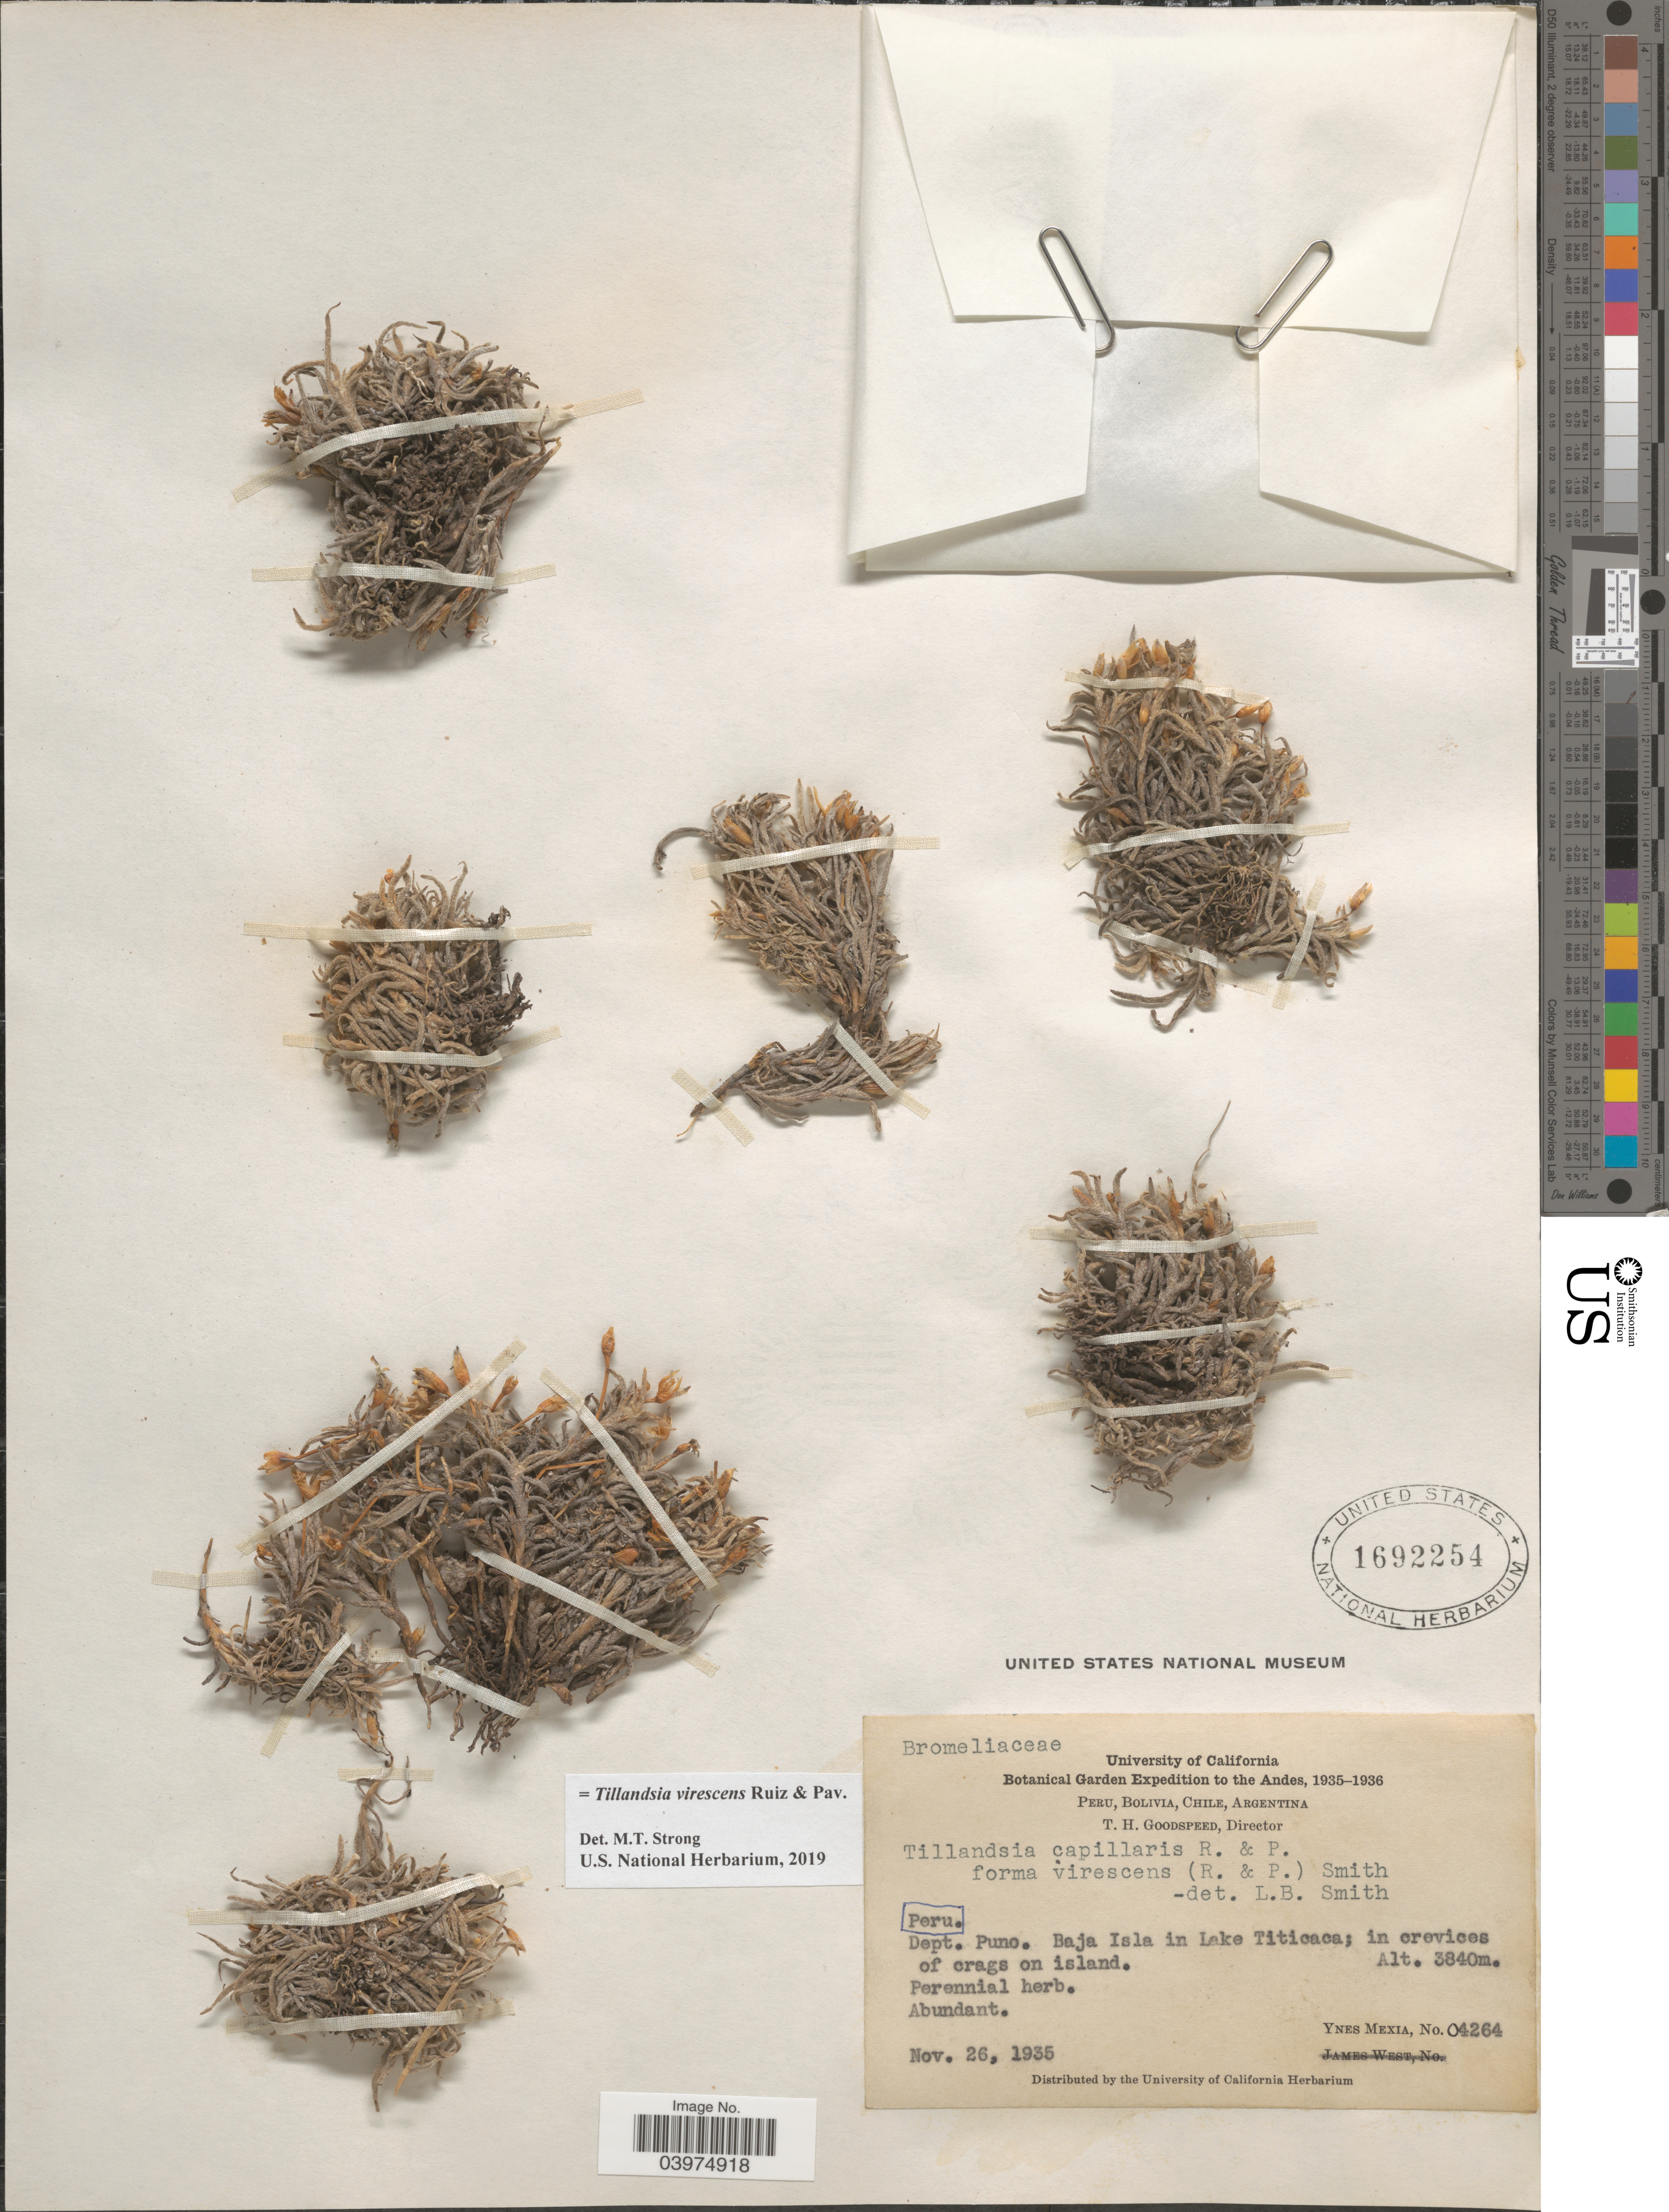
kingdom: Plantae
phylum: Tracheophyta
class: Liliopsida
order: Poales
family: Bromeliaceae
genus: Tillandsia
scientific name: Tillandsia virescens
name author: Ruiz & Pav.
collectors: Y. Mexia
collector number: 4264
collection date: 1935-11-26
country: Peru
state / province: Puno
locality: Botanical Garden Expedition to the Andes, 1935-1936. Dept. Puno. Baja Isla in Lake Titicaca; in crevices of crags on island.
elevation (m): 3840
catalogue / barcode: US 1692254